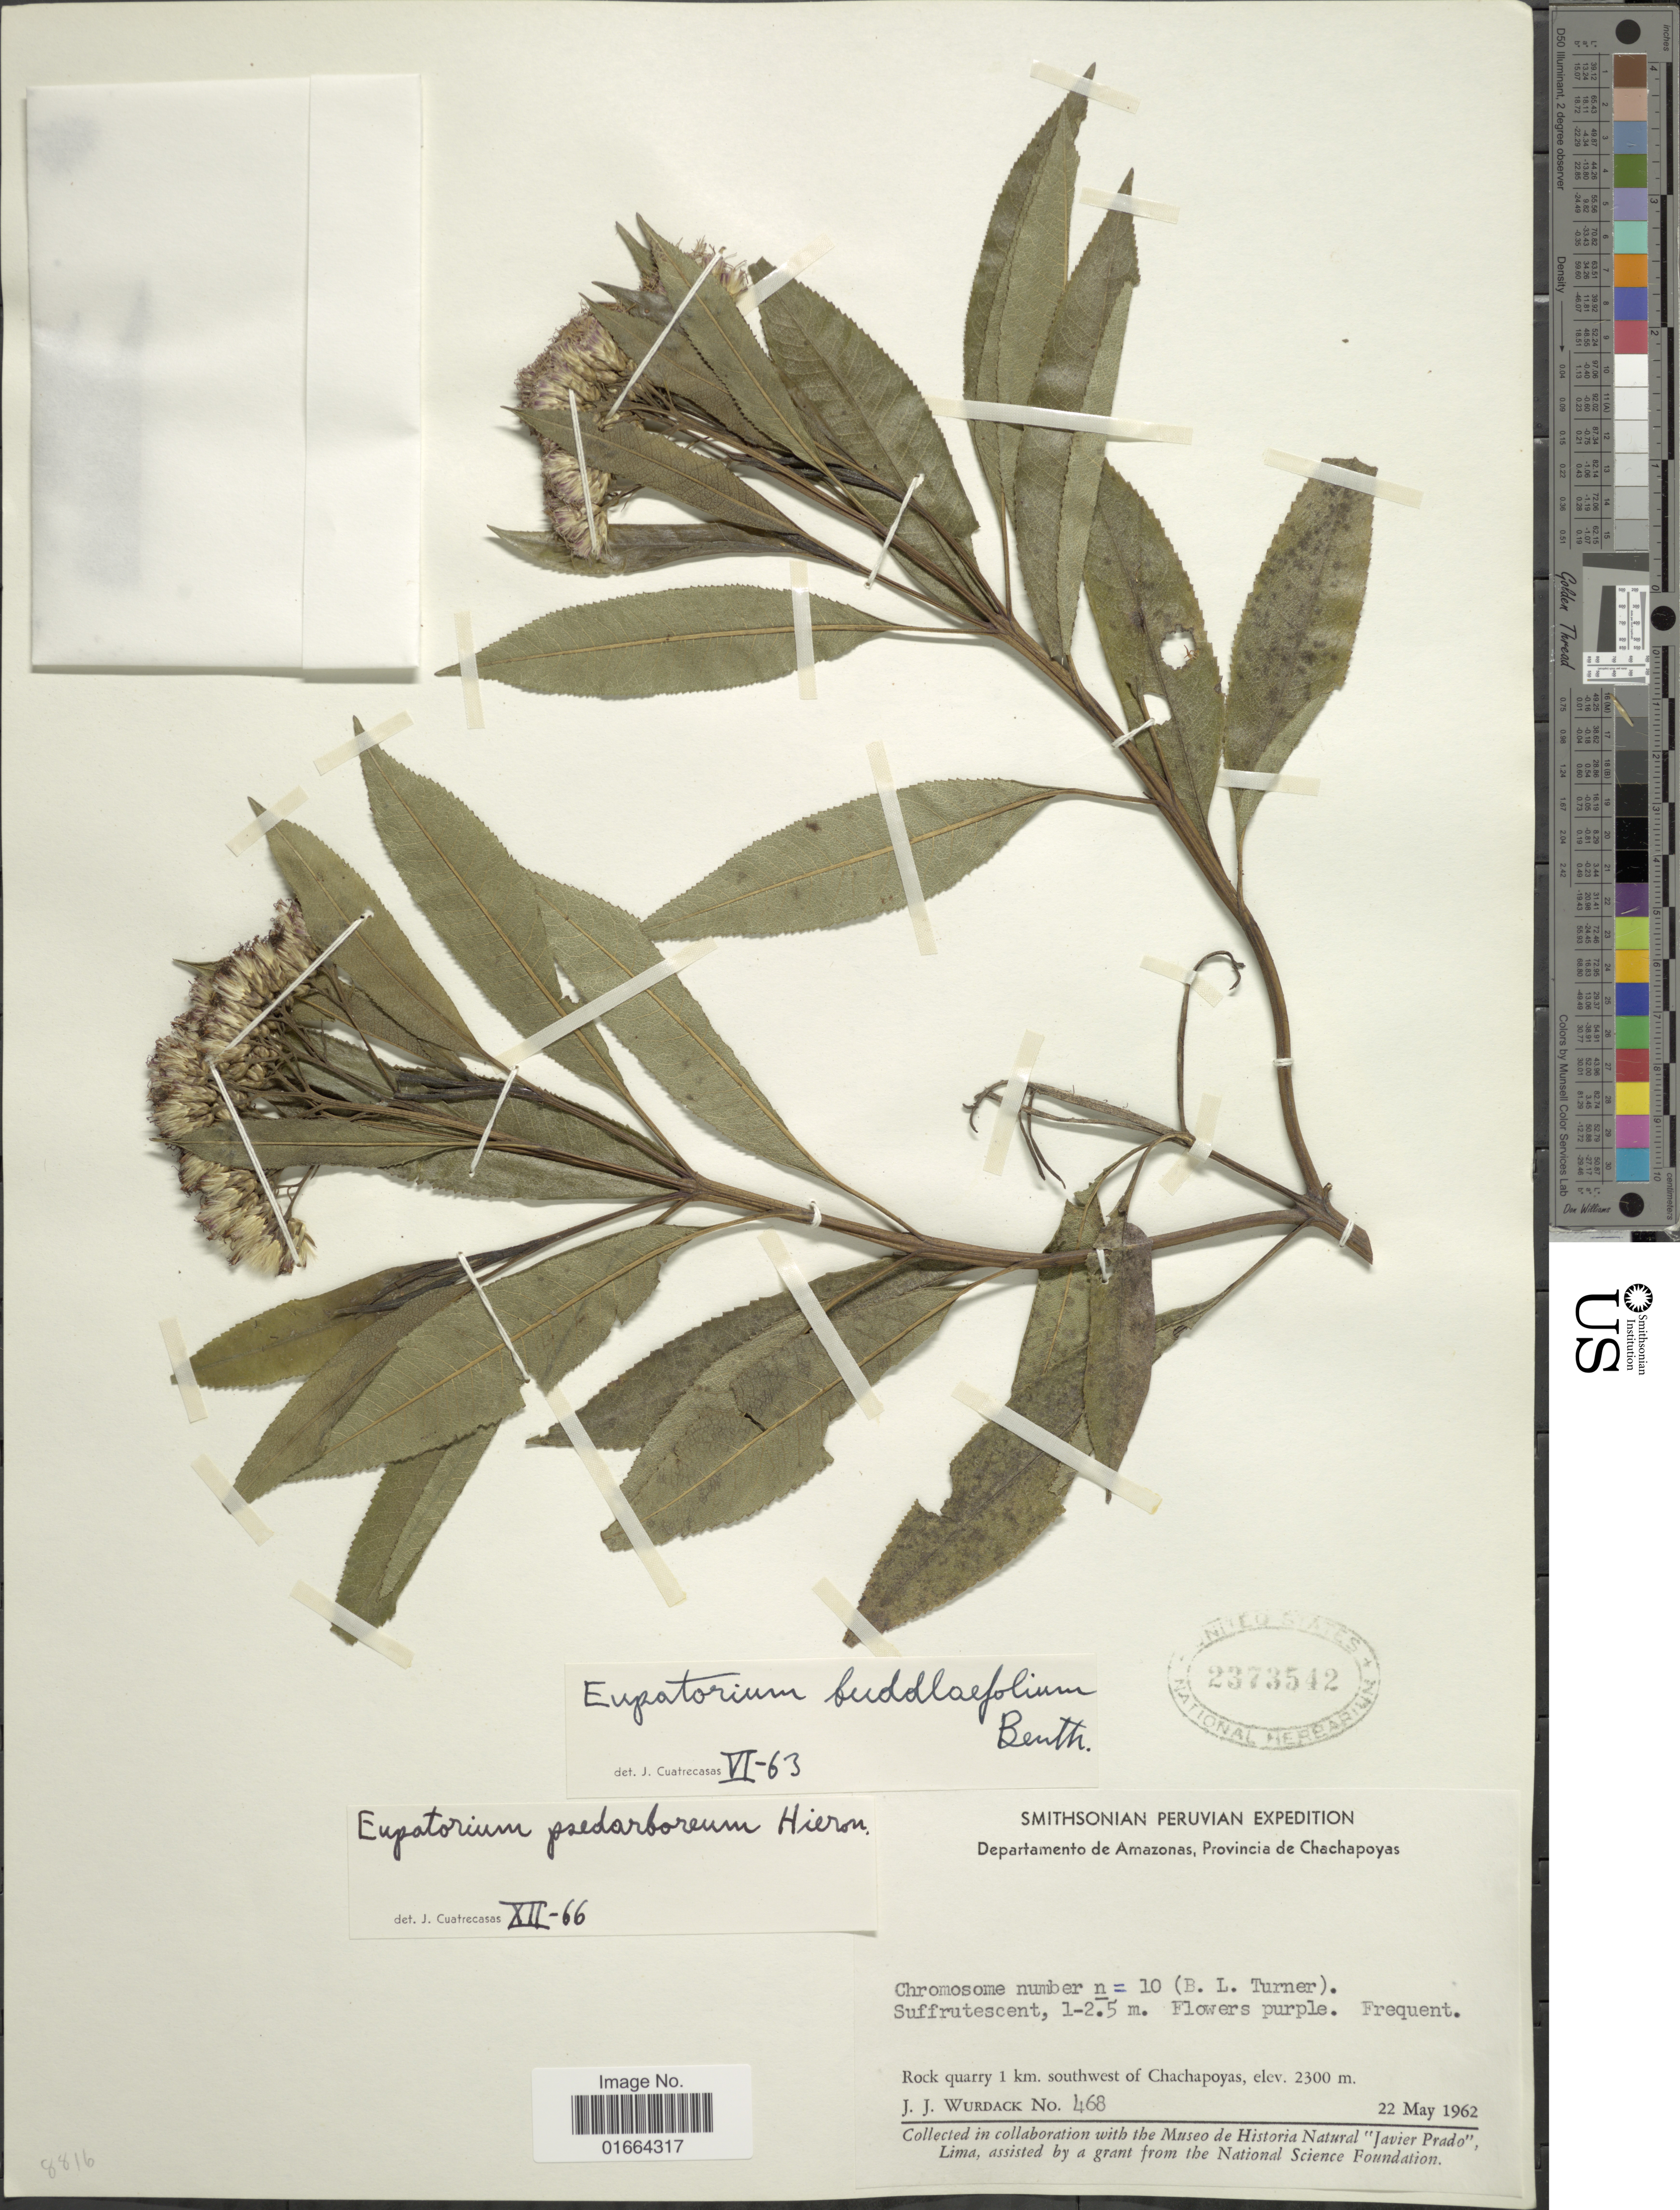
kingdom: Plantae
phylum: Tracheophyta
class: Magnoliopsida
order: Asterales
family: Asteraceae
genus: Aristeguietia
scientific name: Aristeguietia pseudarborea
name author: (Hieron.) R.M. King & H. Rob.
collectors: J. J. Wurdack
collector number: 468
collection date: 1962-05-22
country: Peru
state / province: Amazonas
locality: Provincia de Chachapoyas. Rock quarry 1 km. southwest of Chachapoyas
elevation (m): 2300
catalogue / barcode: US 2373542